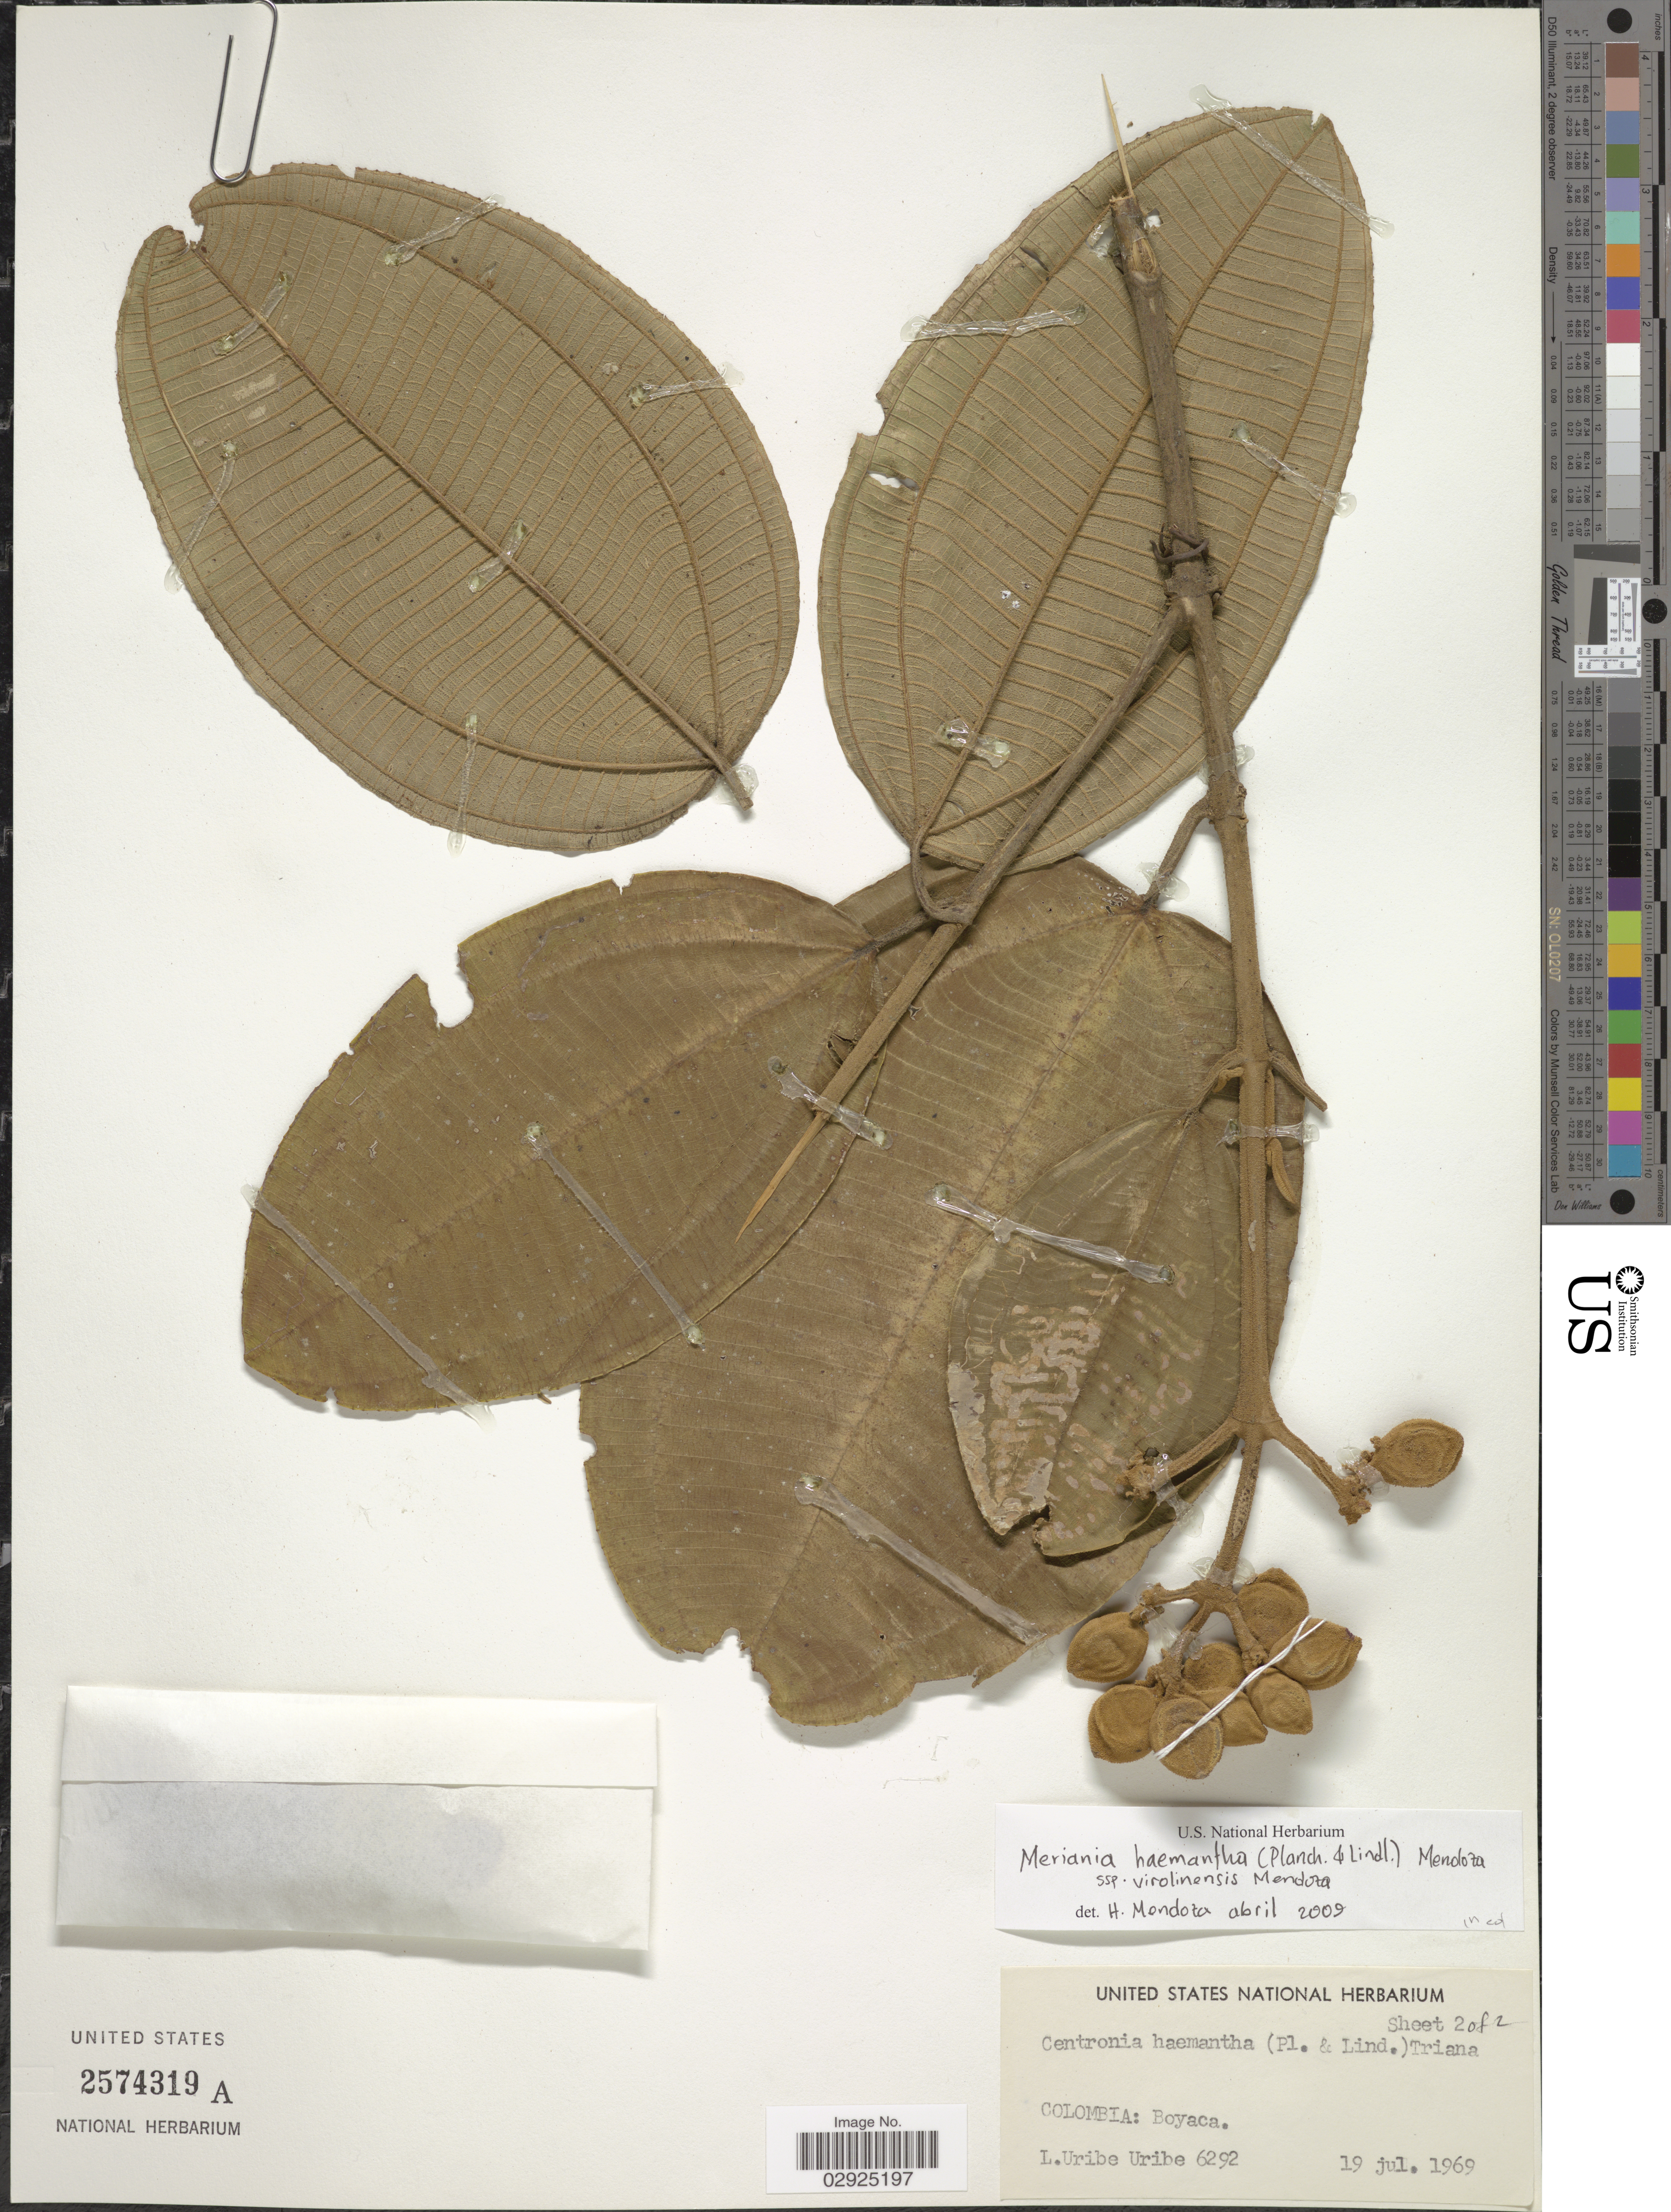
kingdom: Plantae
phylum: Tracheophyta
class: Magnoliopsida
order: Myrtales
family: Melastomataceae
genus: Meriania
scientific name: Meriania haemantha subsp. virolinensis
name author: Humberto Mend. & Fern. Alonso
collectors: L. Uribe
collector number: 6292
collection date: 1969-07-19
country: Colombia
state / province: Boyacá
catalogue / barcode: US 2574319A